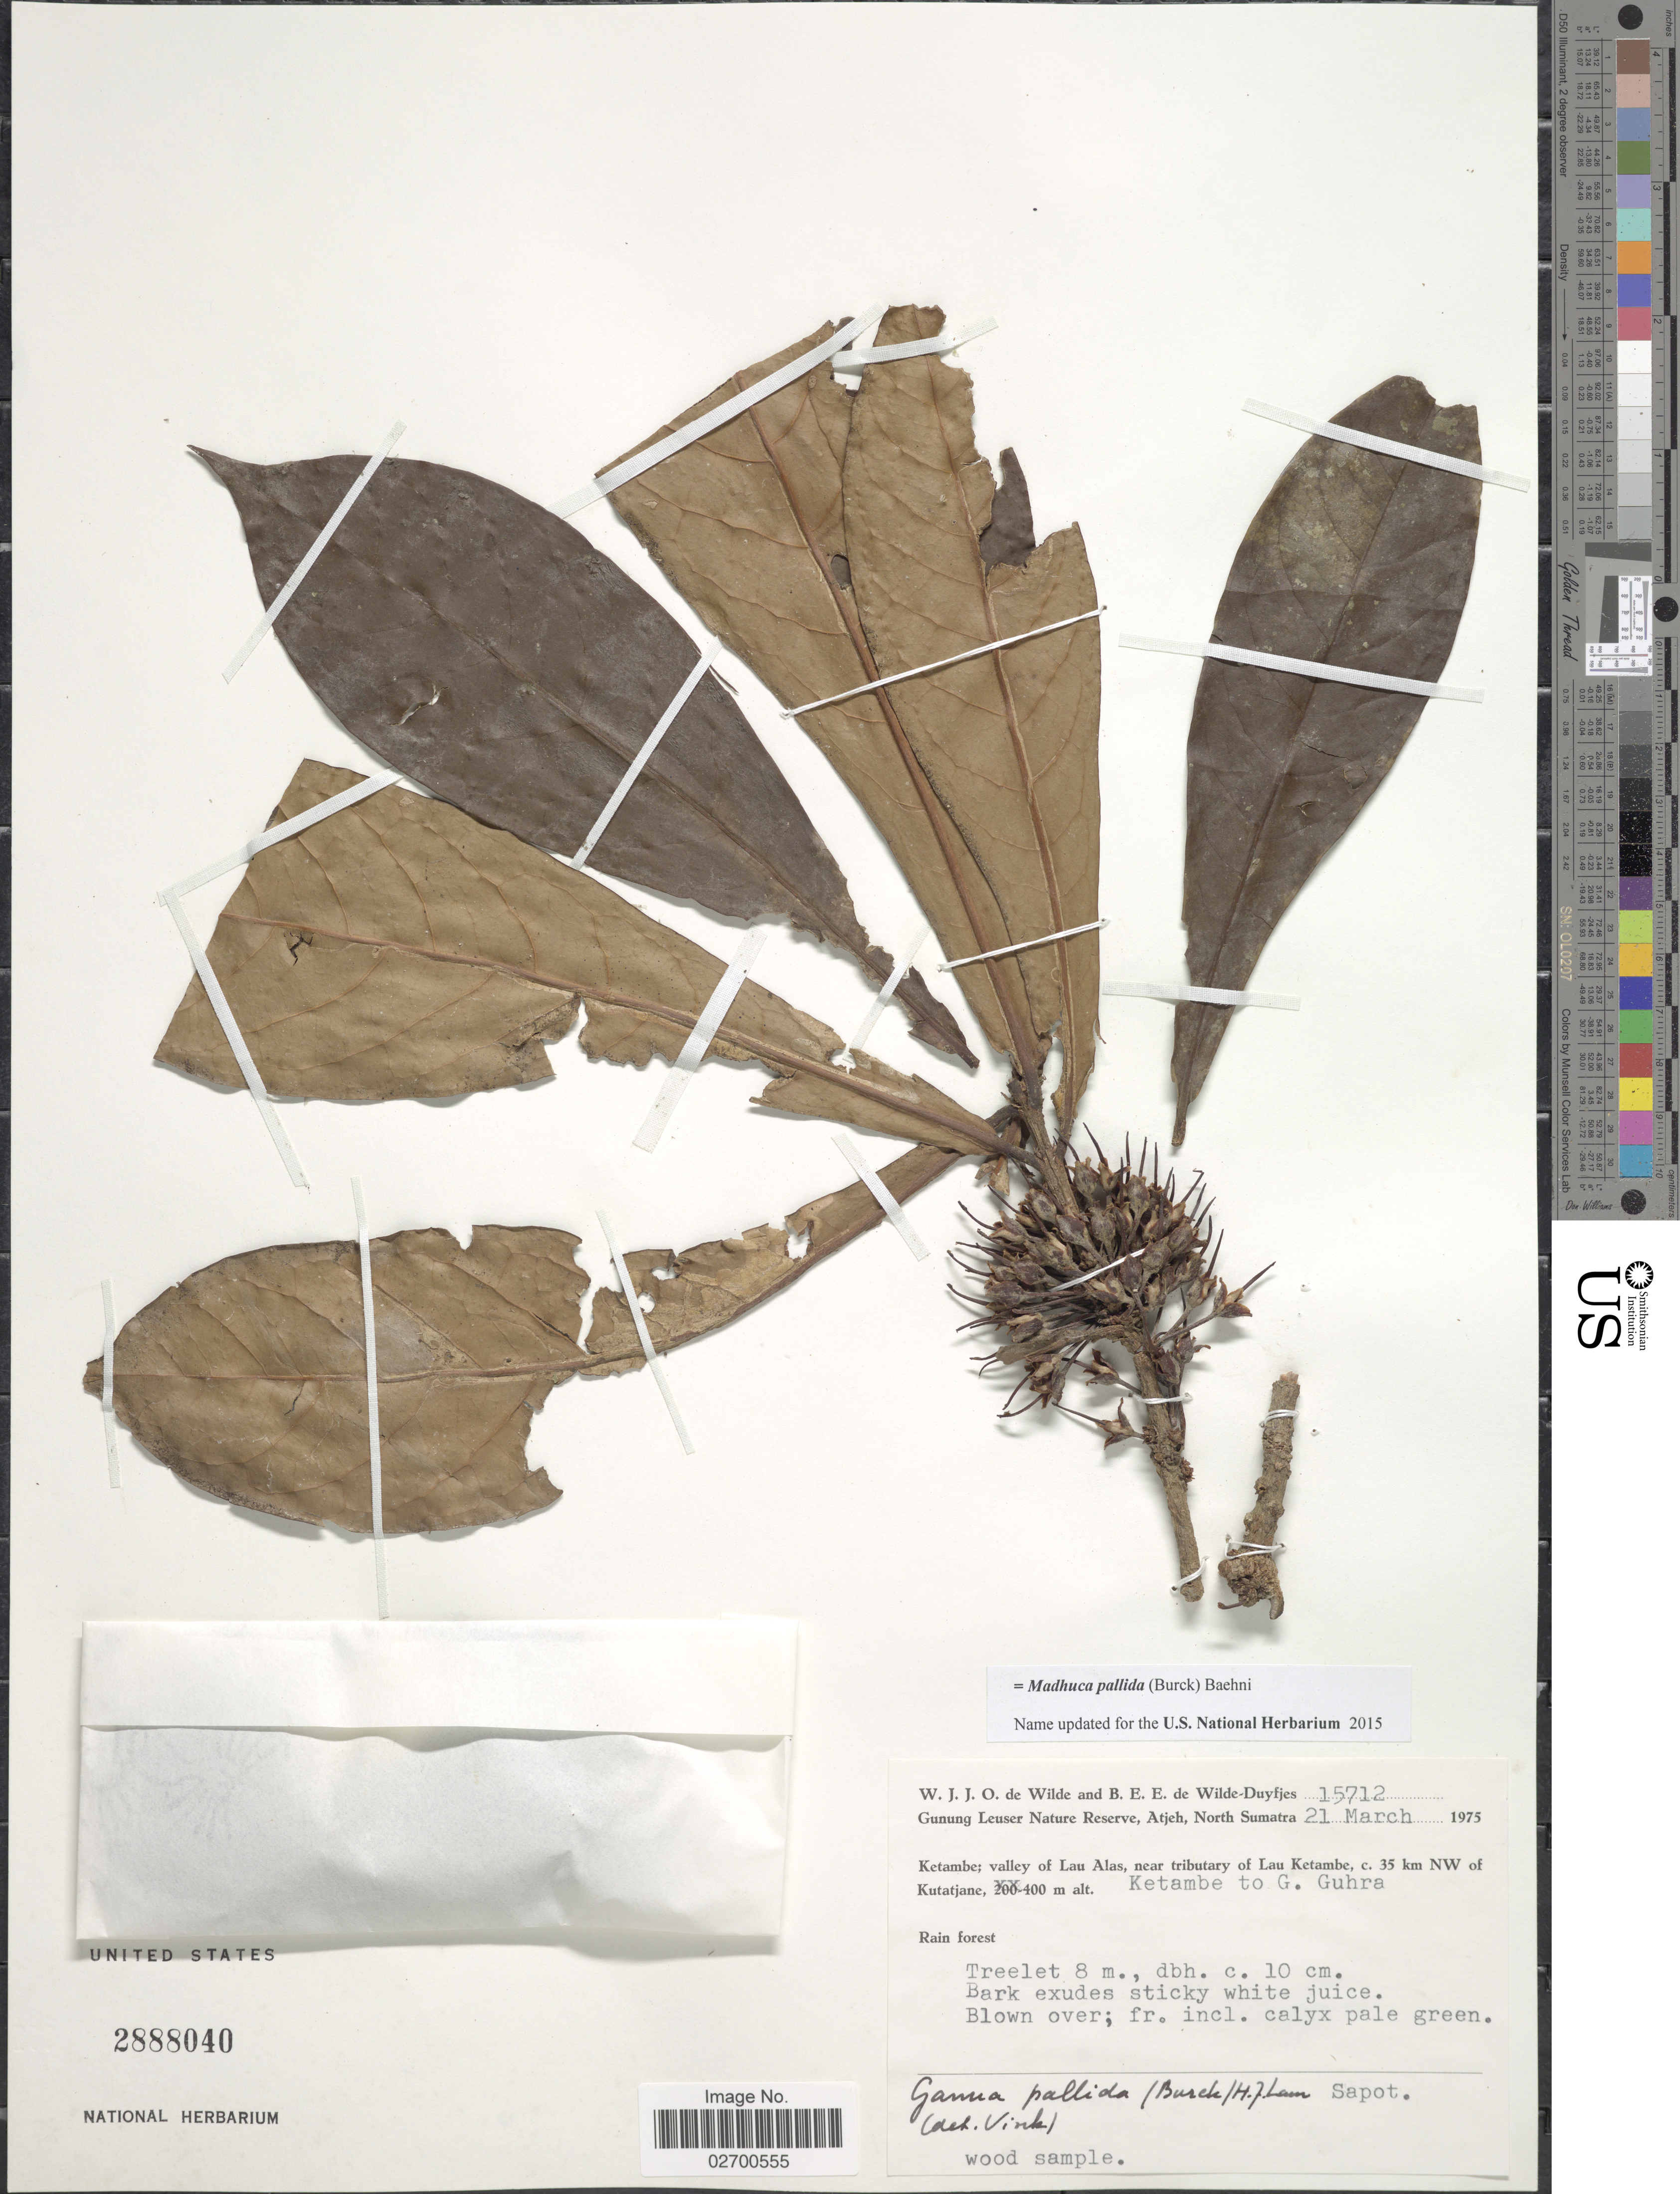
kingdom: Plantae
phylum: Tracheophyta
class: Magnoliopsida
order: Ericales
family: Sapotaceae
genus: Madhuca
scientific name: Madhuca pallida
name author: (Burck) Baehni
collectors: W. J. de Wilde & B. E. de Wilde-Duyfjes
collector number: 15712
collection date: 1975-03-21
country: Indonesia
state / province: Sumatra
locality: Gunung Leuser Nature Reserve, Atjeh, North Sumatra. Ketambe; valley of Lau Alas, near tributary of Lau Ketambe, c. 35 km NW of Kutatjane. Ketambe to G. Guhra.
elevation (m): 400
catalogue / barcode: US 2888040